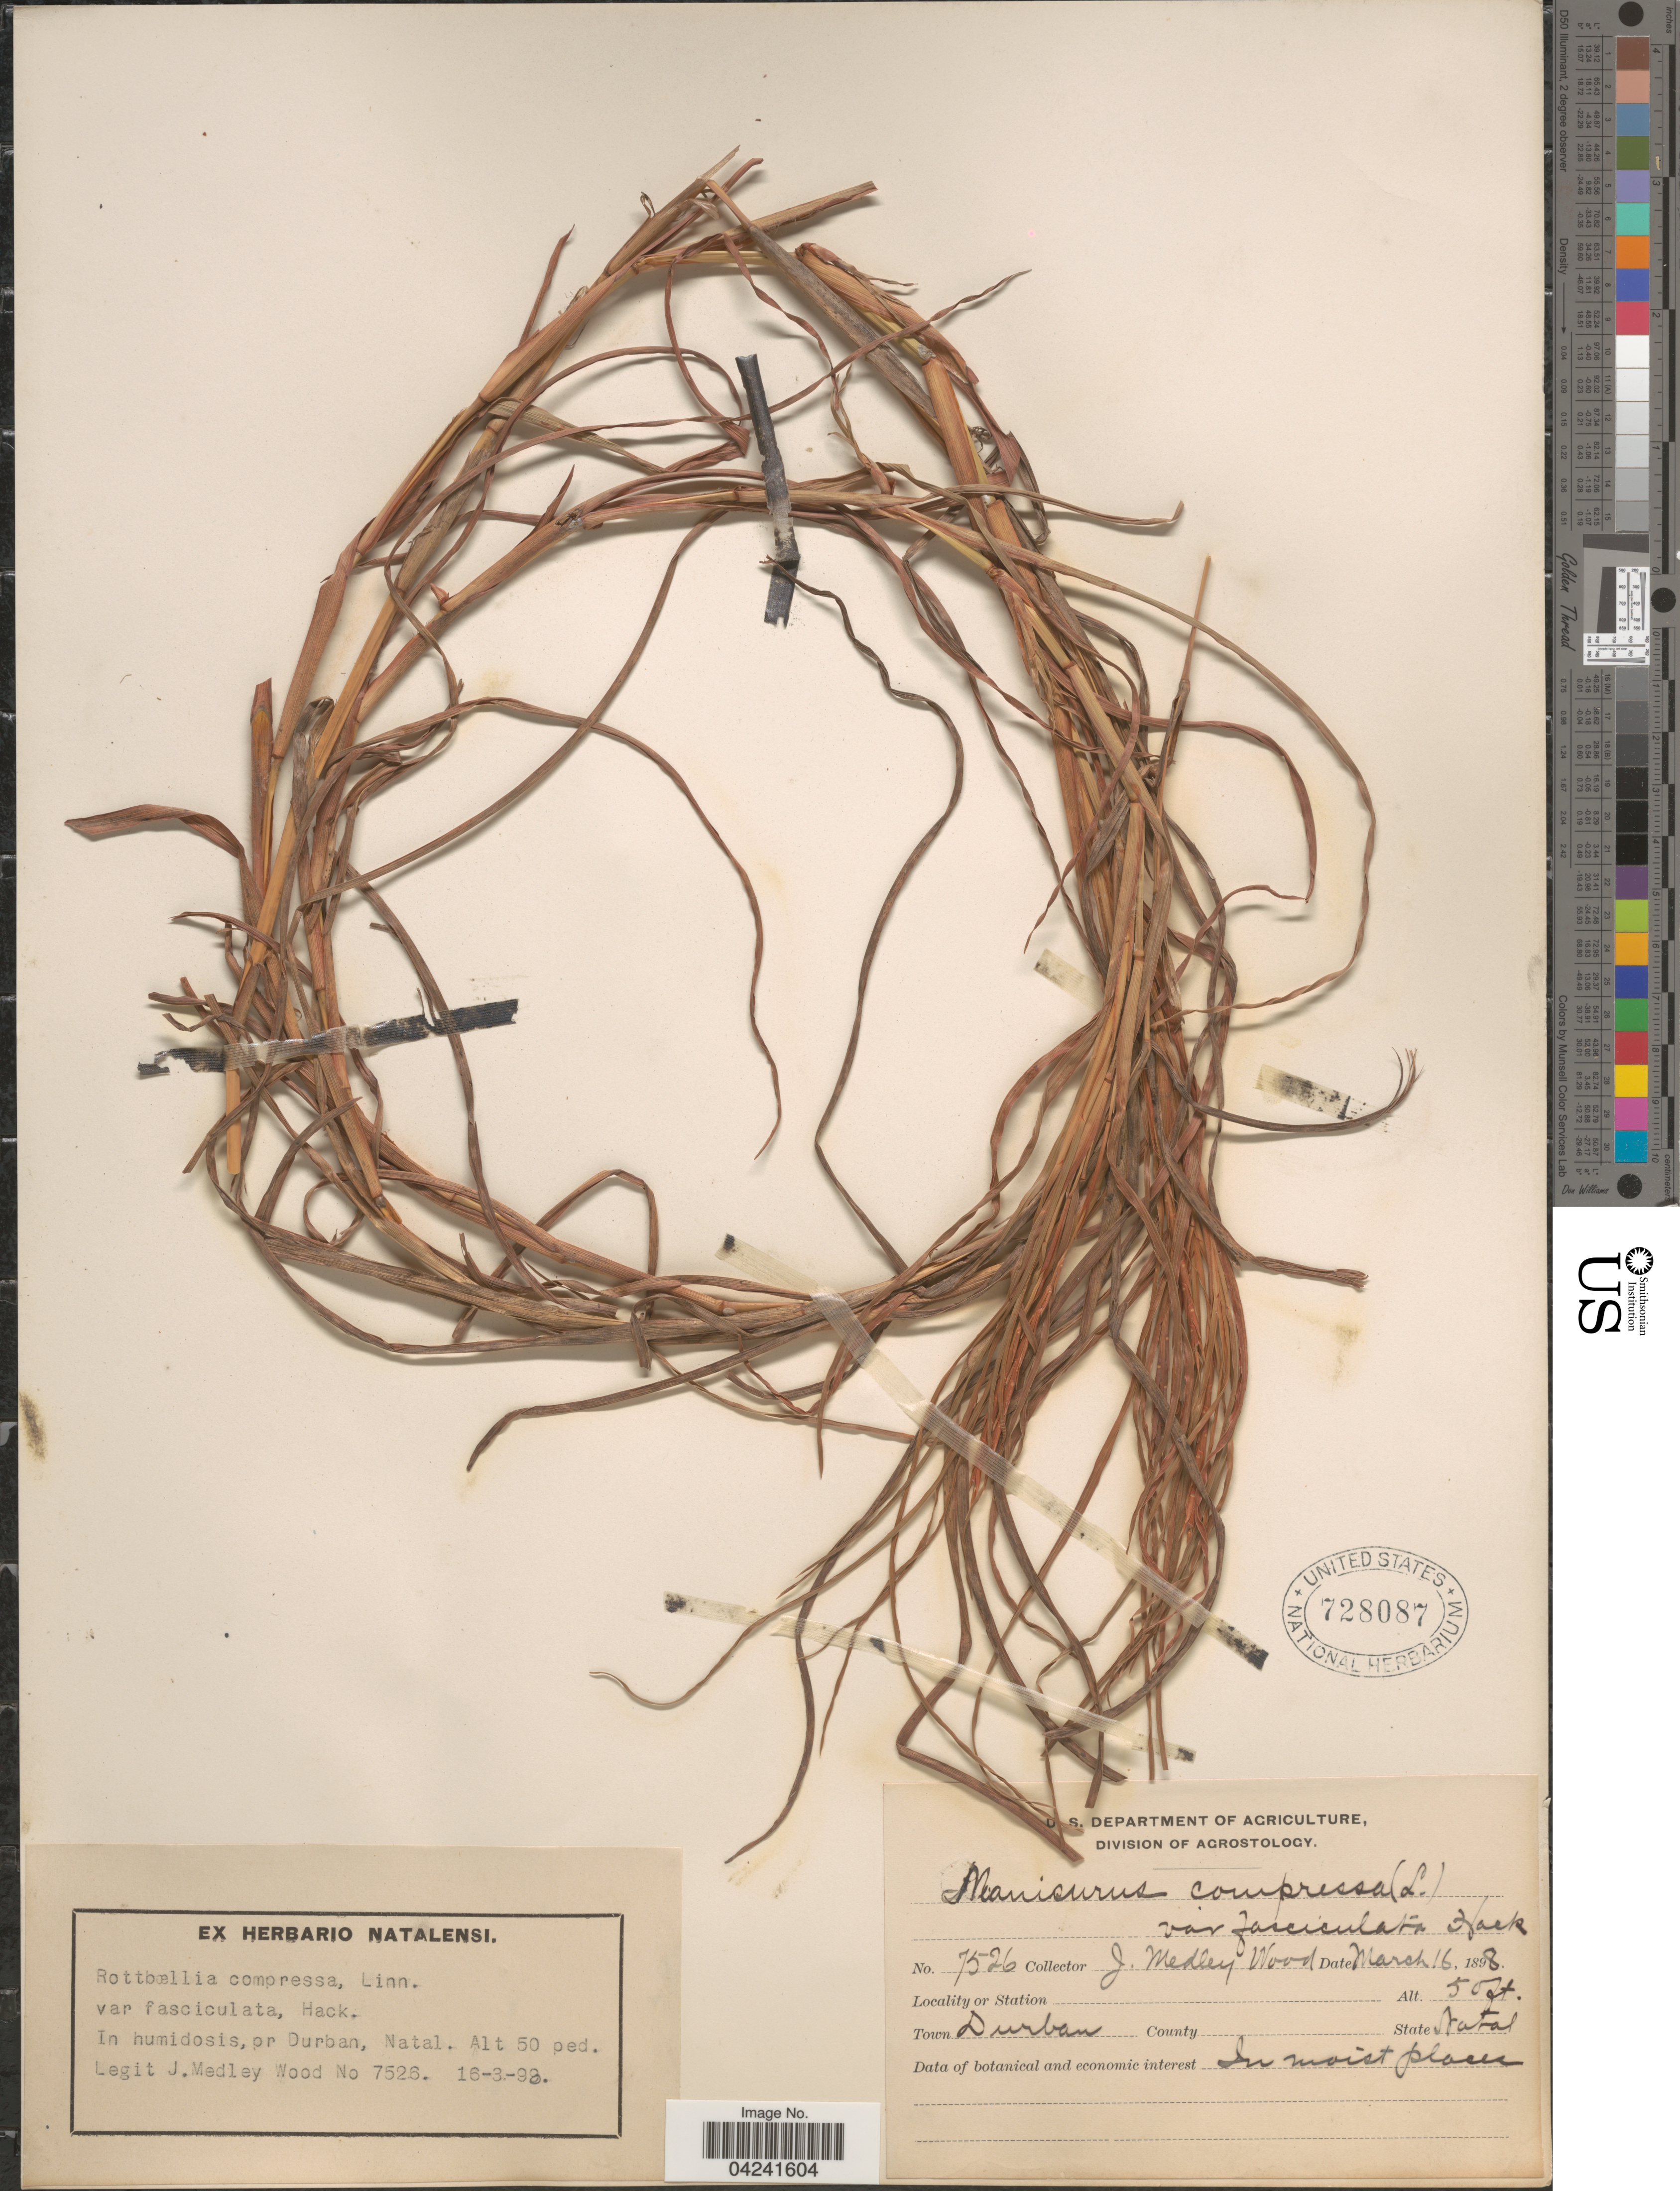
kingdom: Plantae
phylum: Tracheophyta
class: Liliopsida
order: Poales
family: Poaceae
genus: Hemarthria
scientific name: Hemarthria compressa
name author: (L.) R. Br.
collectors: J. Medley Wood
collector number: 7526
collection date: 1898-03-16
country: South Africa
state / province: KwaZulu-Natal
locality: In humidosis, pr Durban, Natal.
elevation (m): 15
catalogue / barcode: US 728087